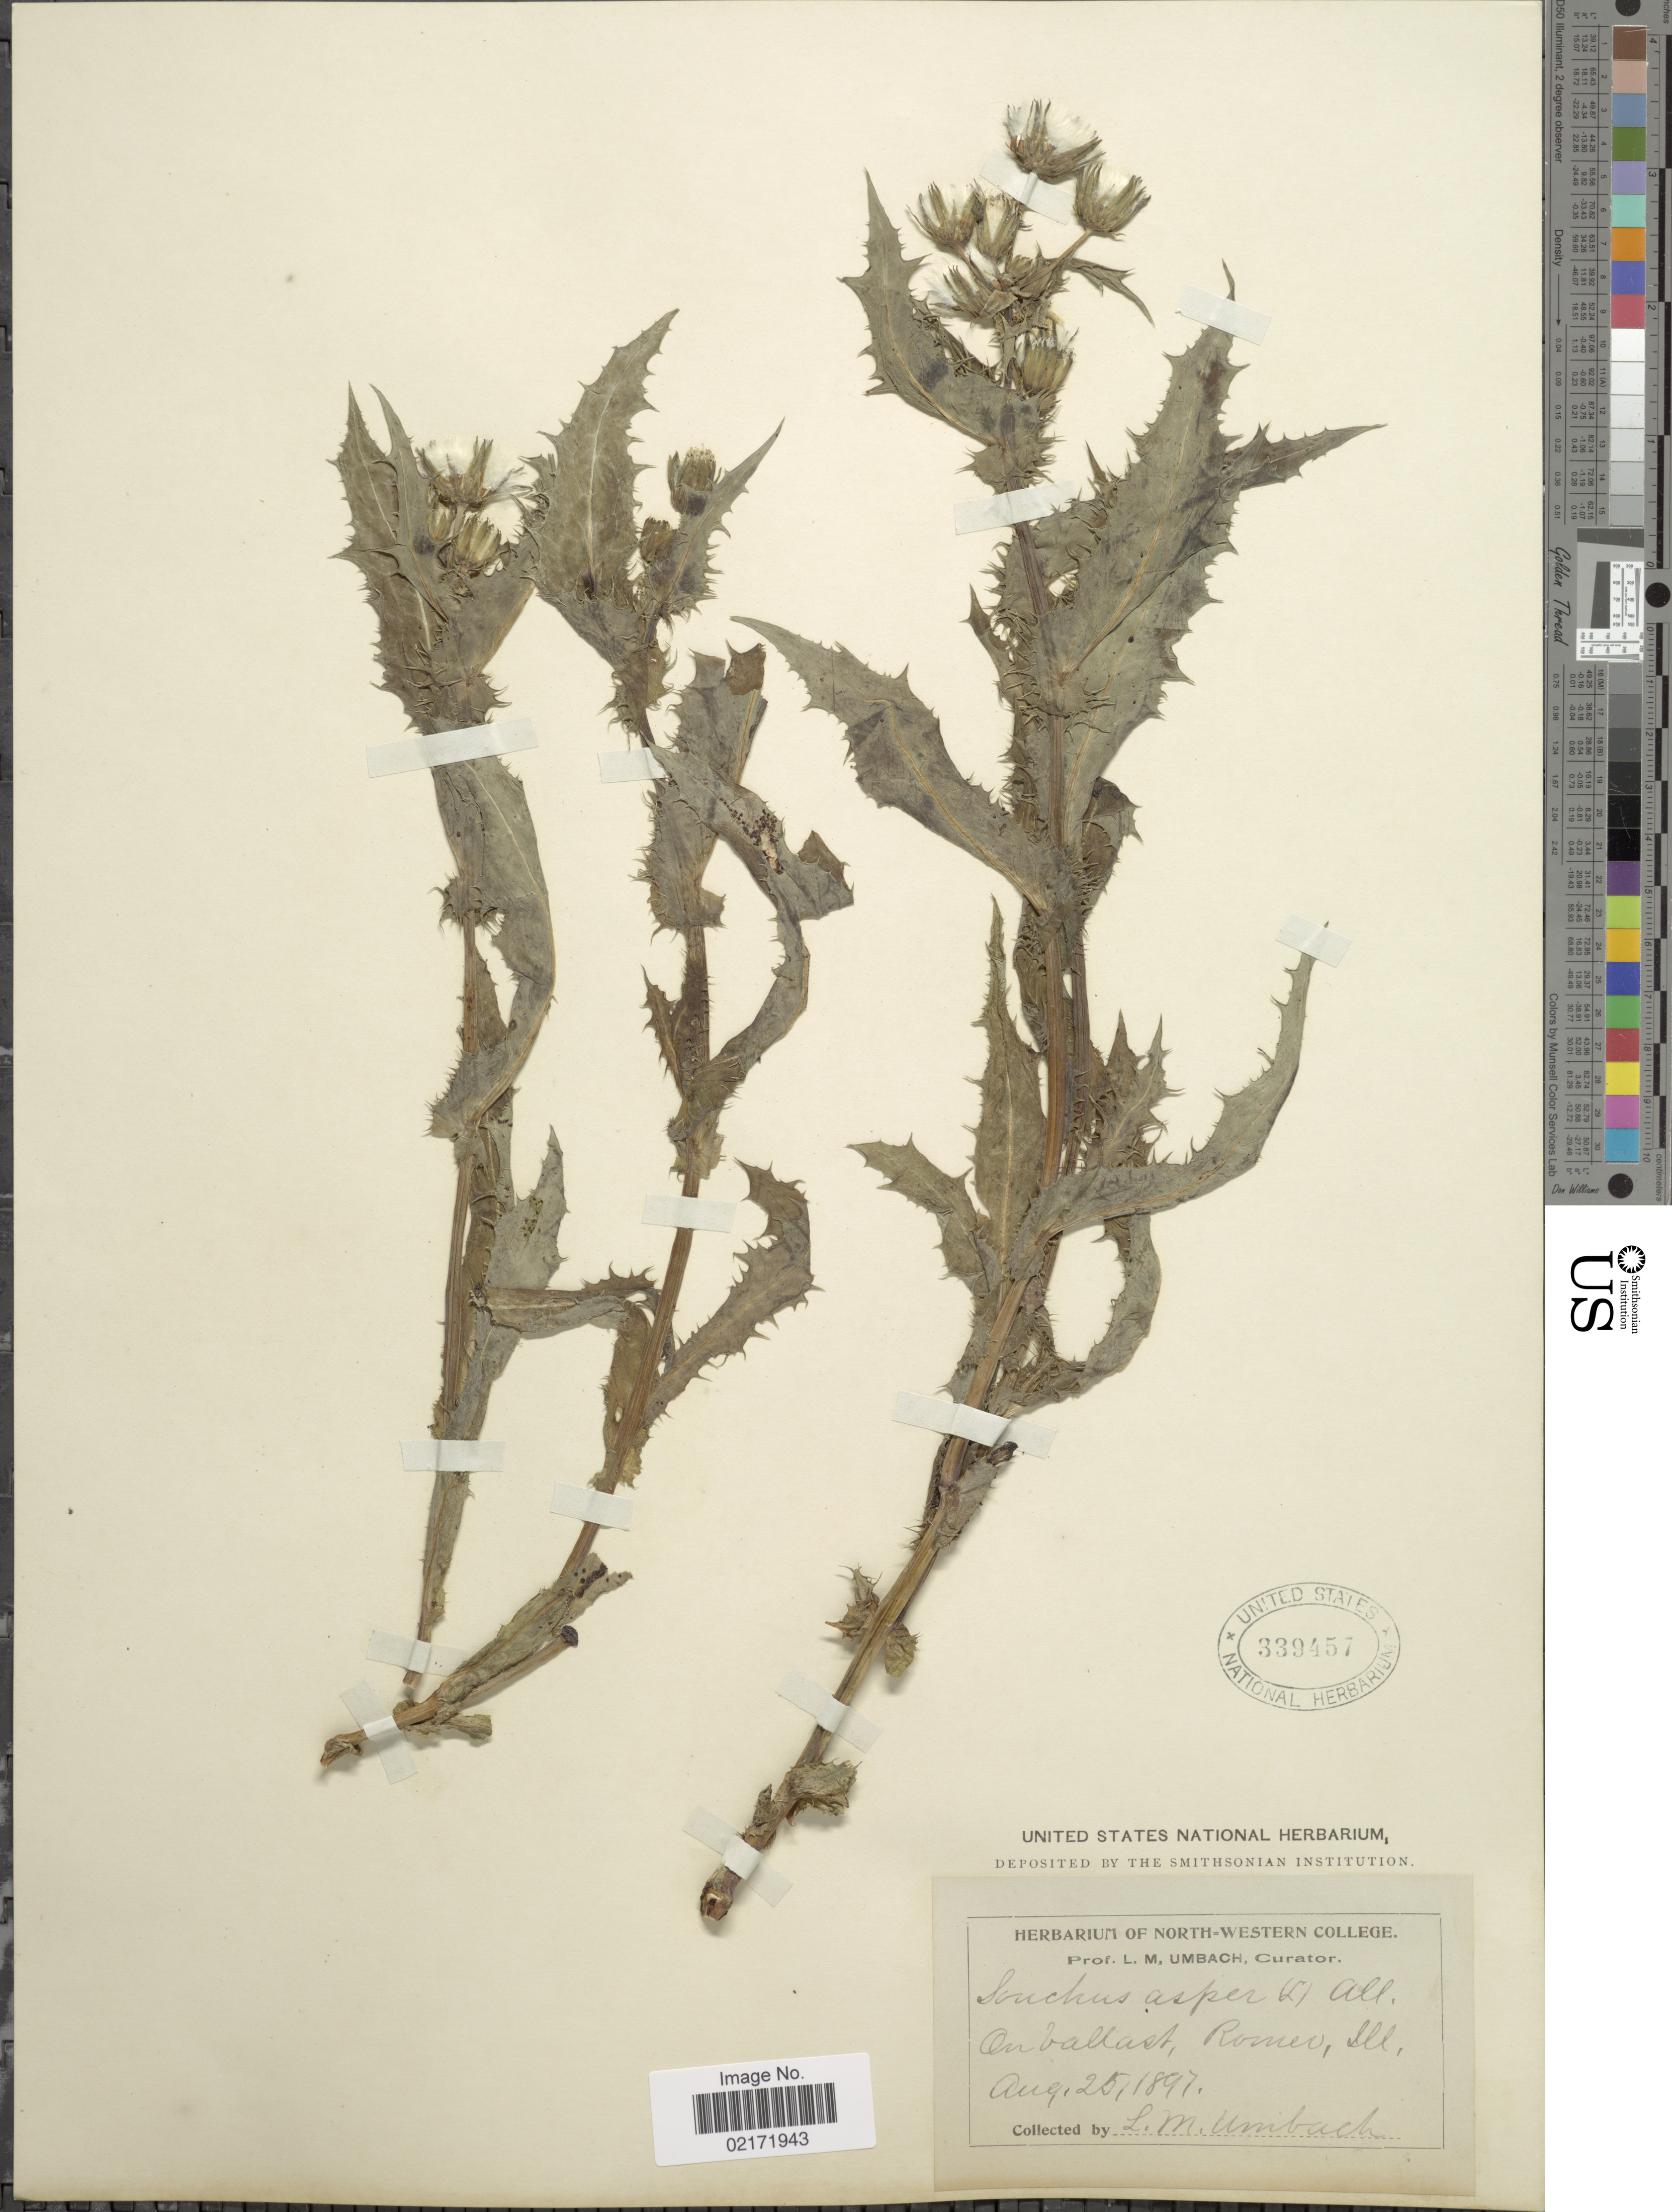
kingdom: Plantae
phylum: Tracheophyta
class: Magnoliopsida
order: Asterales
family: Asteraceae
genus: Sonchus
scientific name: Sonchus asper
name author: (L.) Hill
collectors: L. M. Umbach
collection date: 1897-08-25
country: United States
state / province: Illinois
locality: On ballast, Romeo.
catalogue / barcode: US 339457